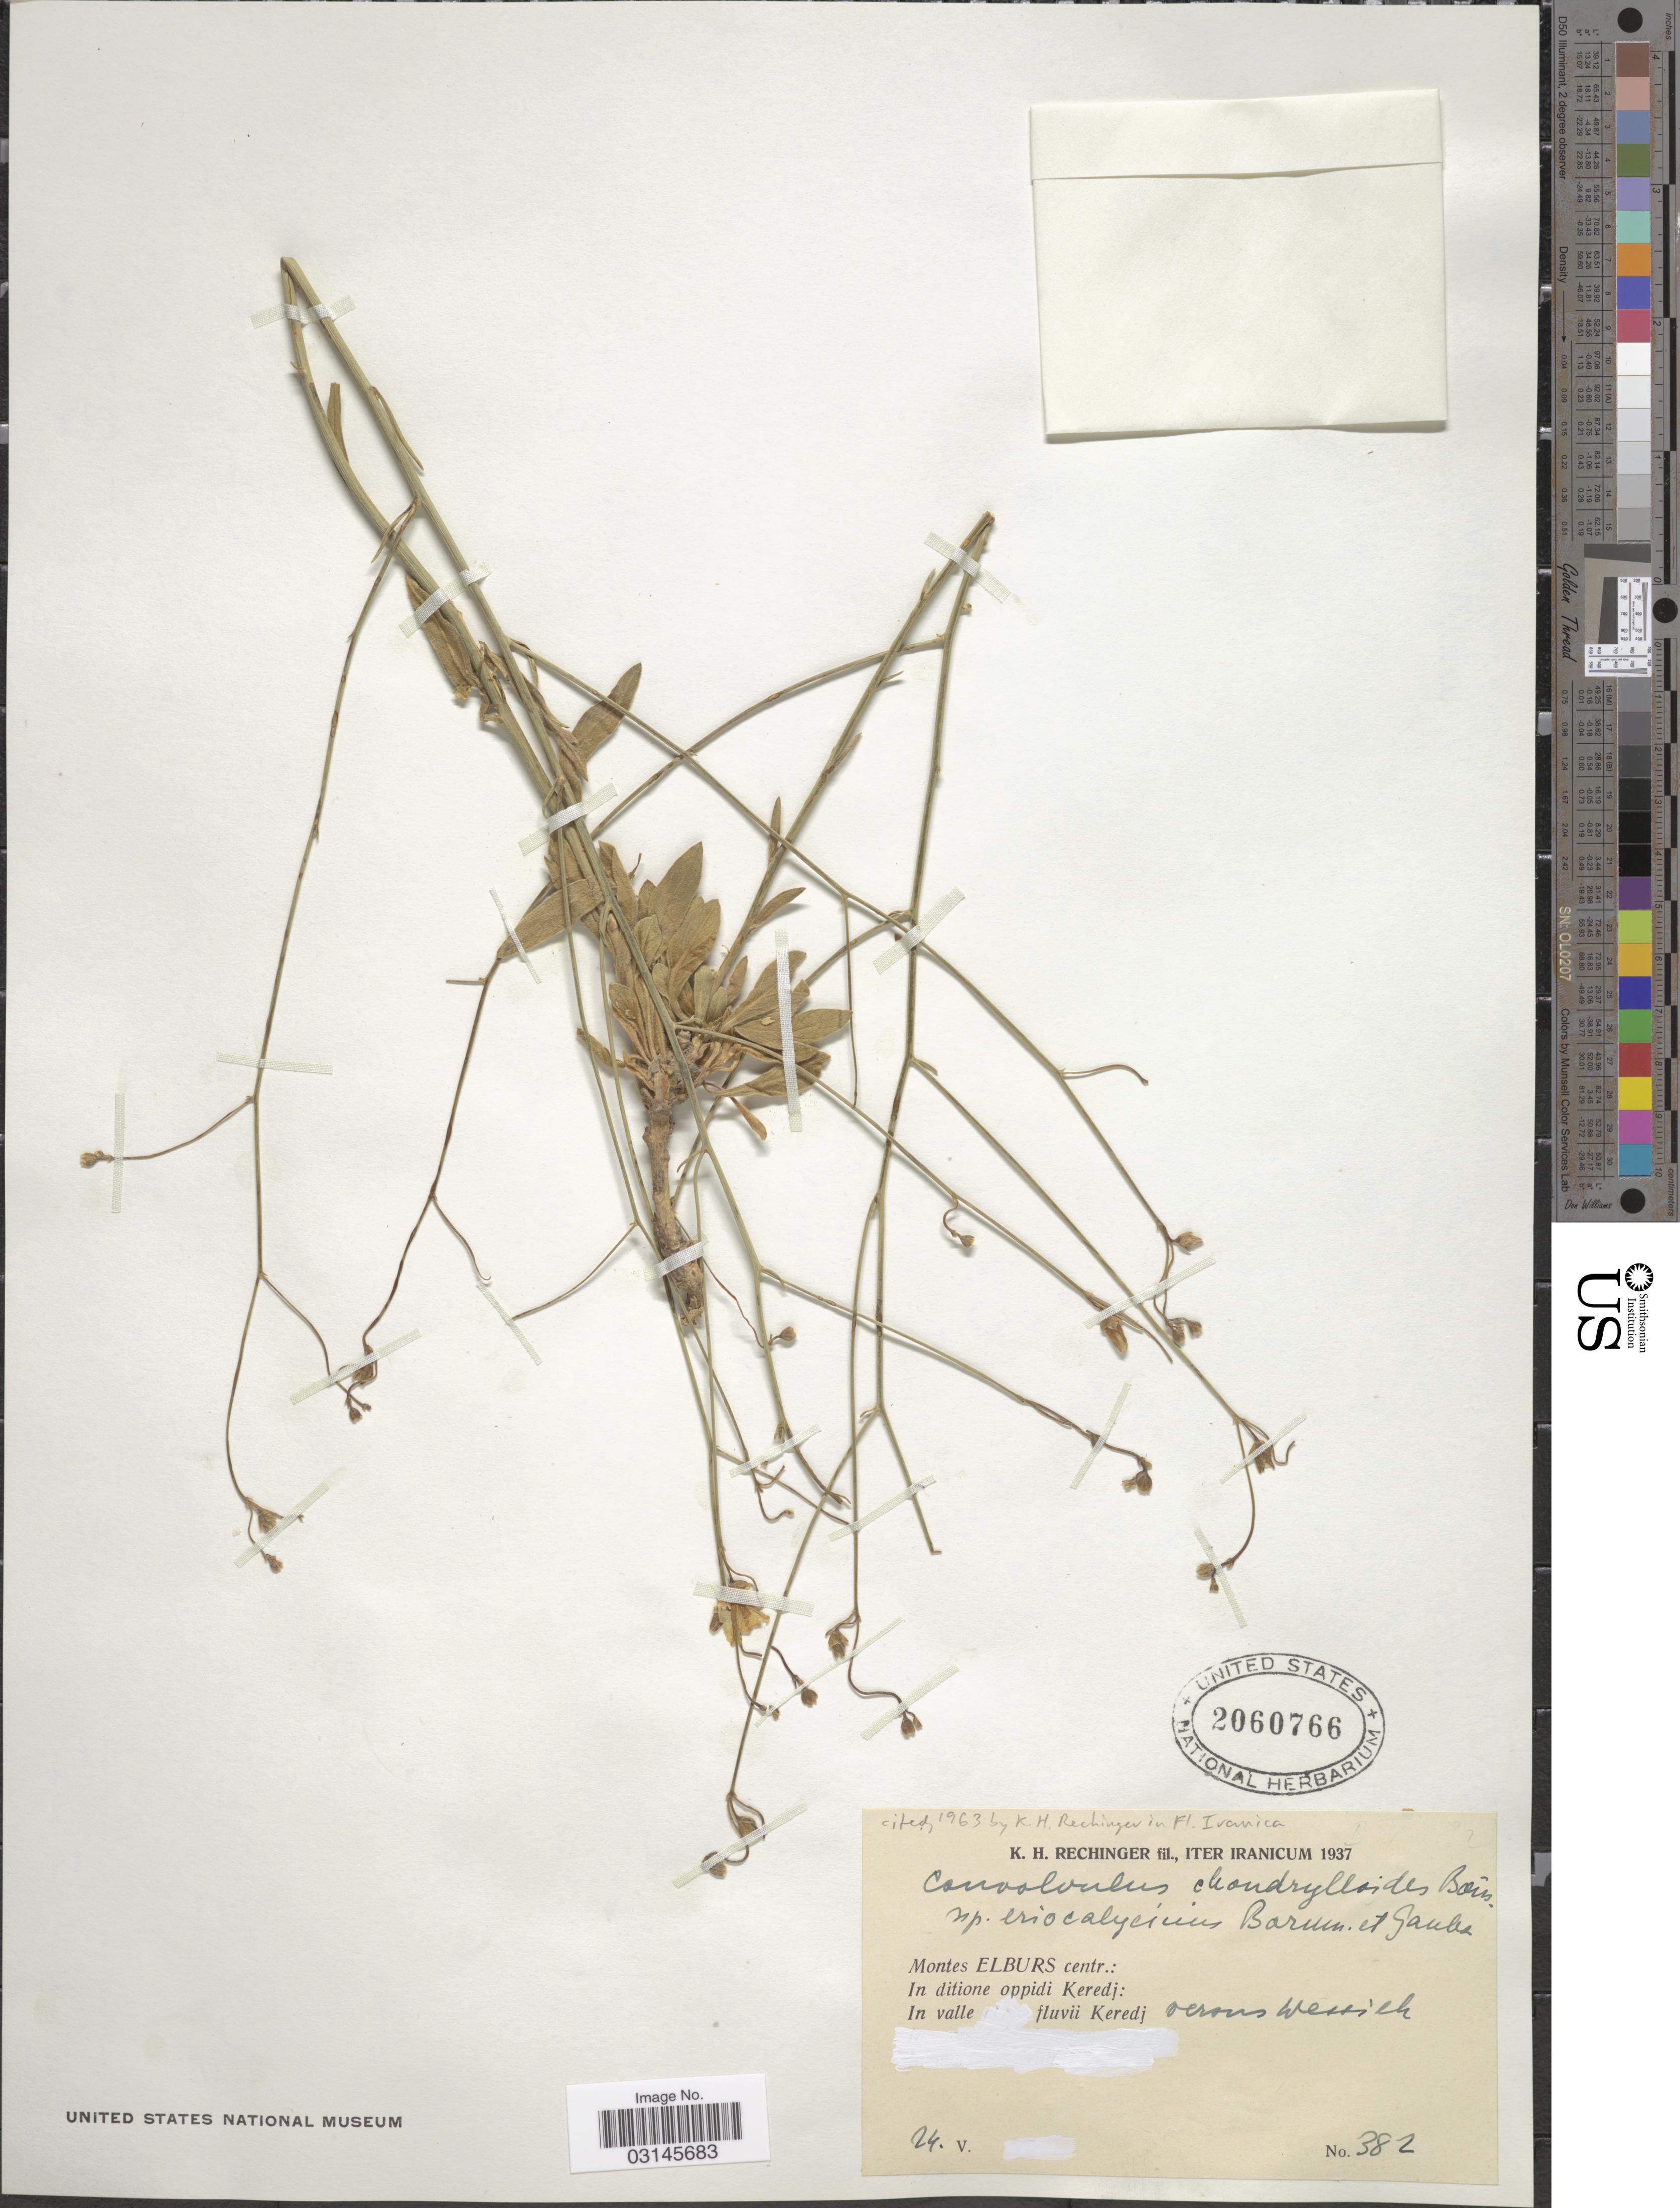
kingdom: Plantae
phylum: Tracheophyta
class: Magnoliopsida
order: Solanales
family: Convolvulaceae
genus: Convolvulus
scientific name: Convolvulus chondrilloides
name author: Boiss.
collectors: K. H. Rechinger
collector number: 382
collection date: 1937-05-24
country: Iran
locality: Montes Elburs centr.: In ditione oppidi Keredj: In valle fluvii Keredj versus Wessilk [interpreted].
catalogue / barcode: US 2060766